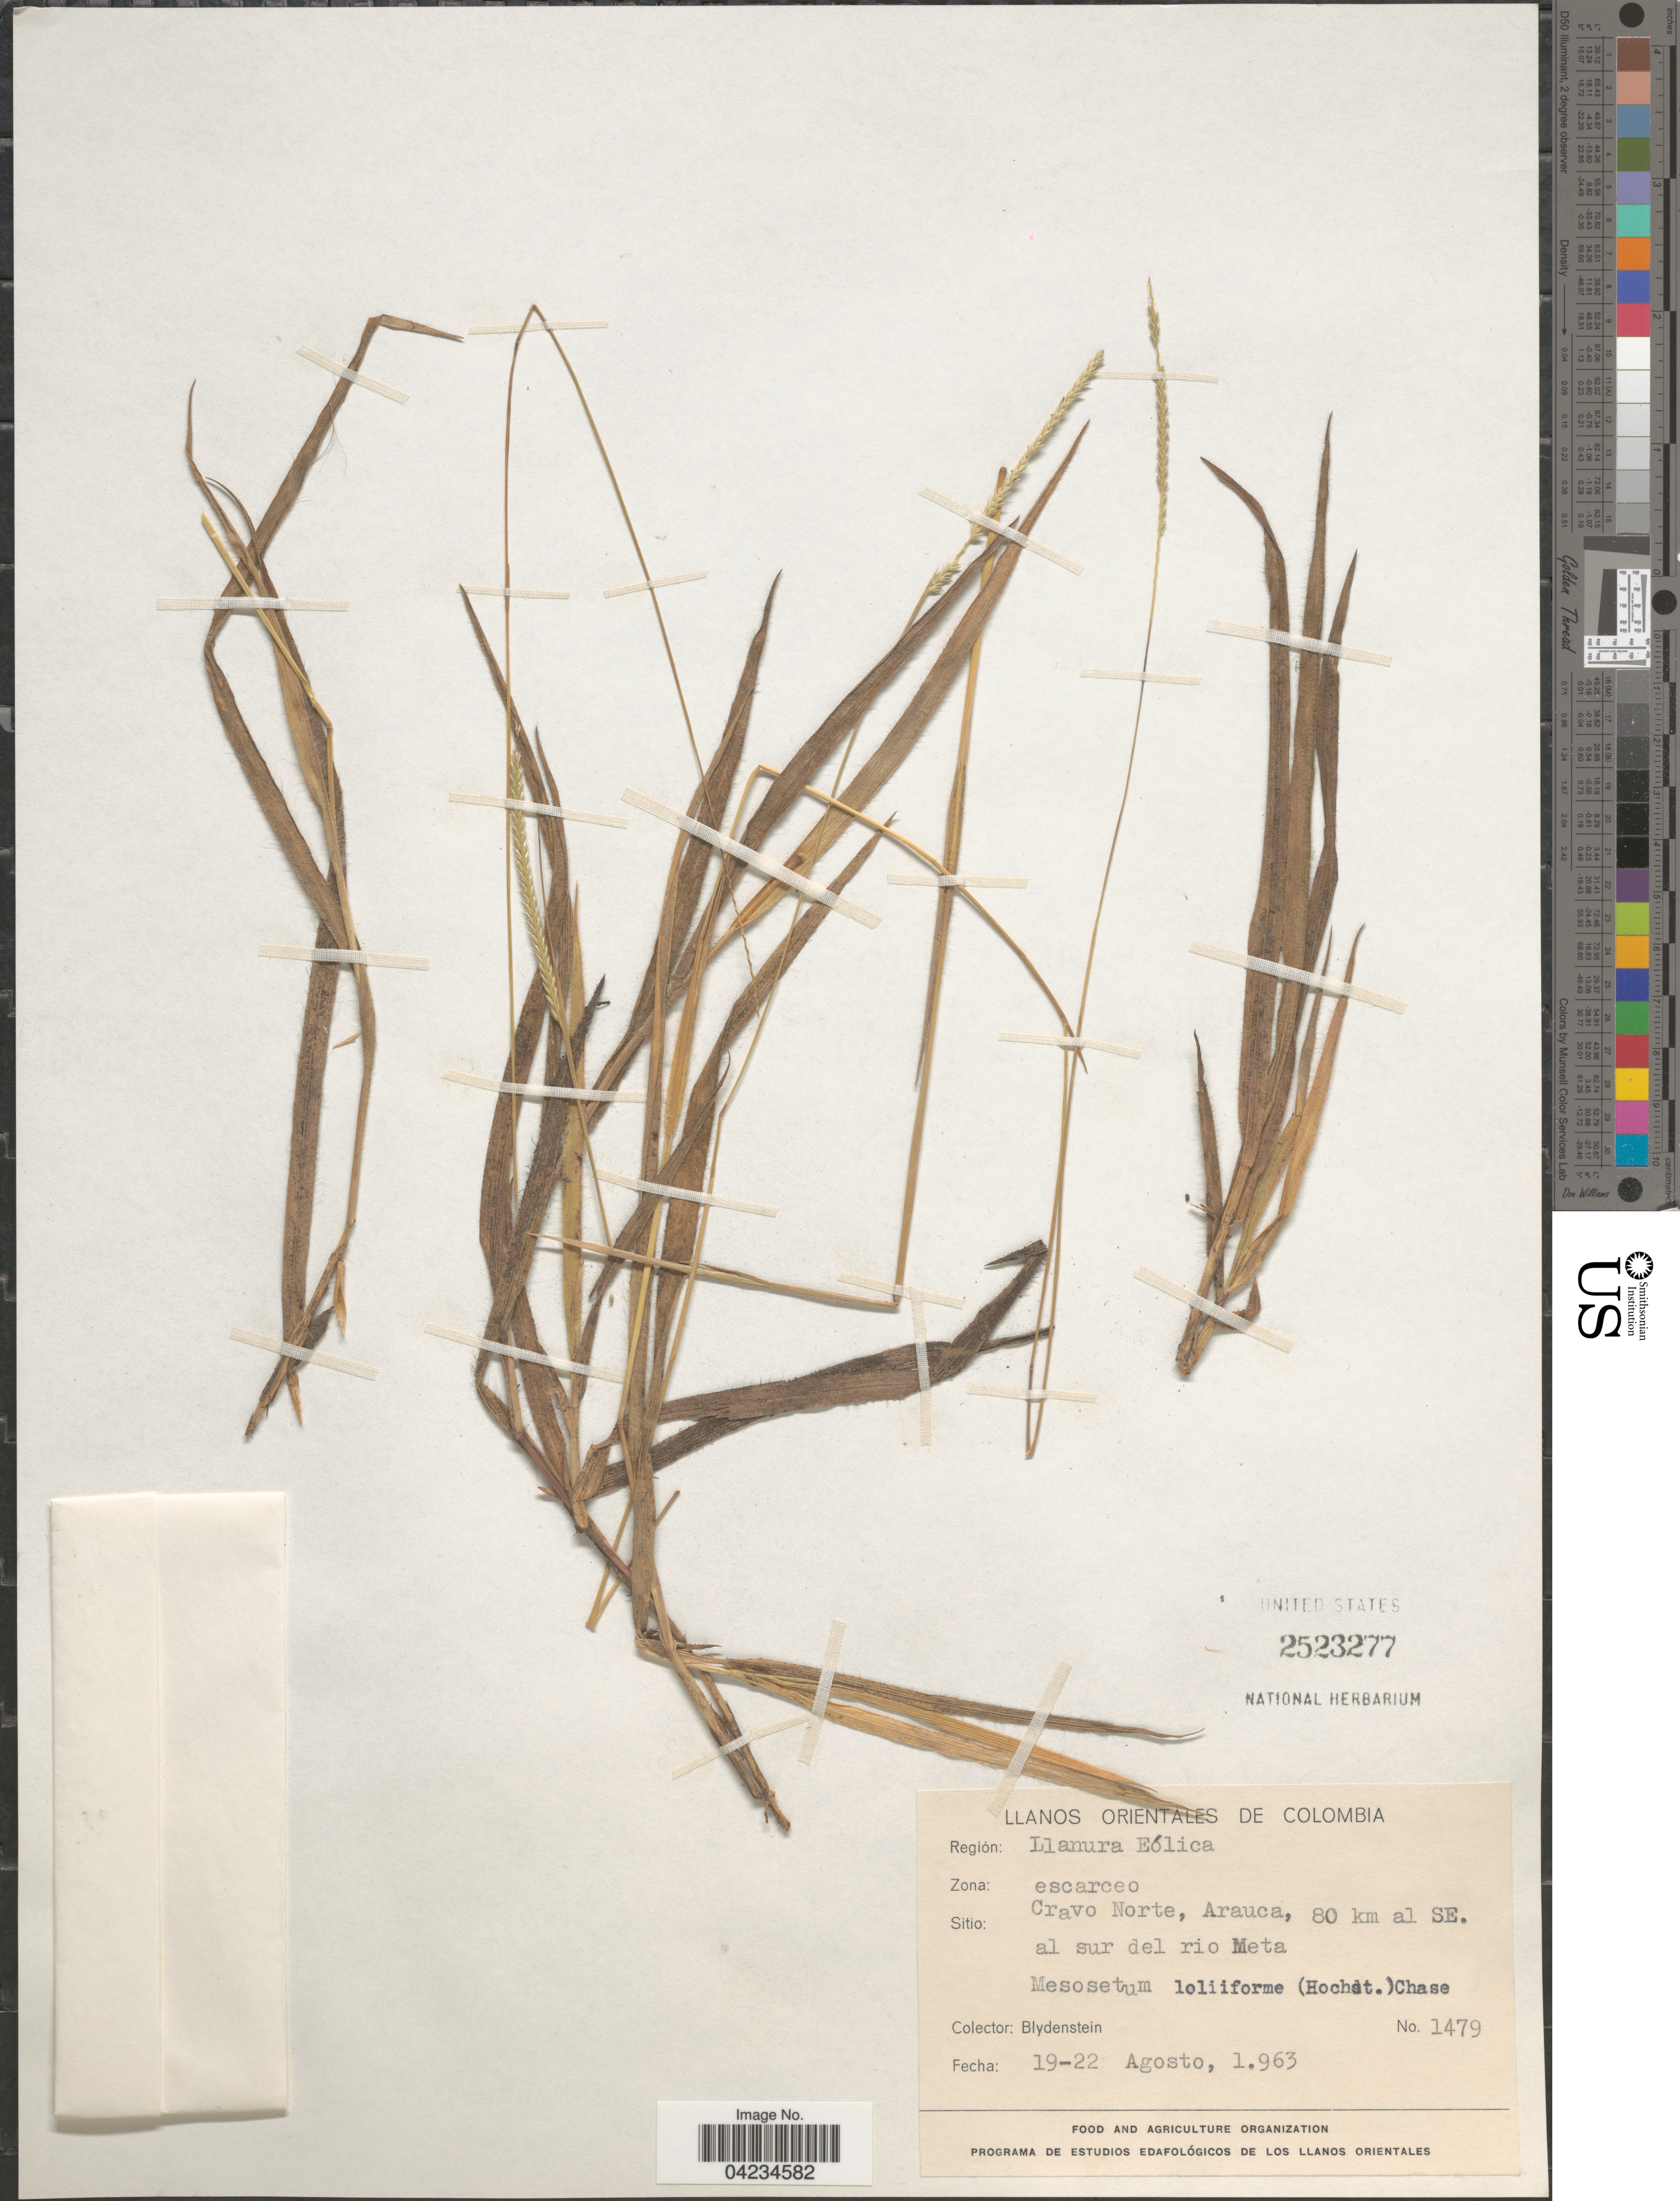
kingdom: Plantae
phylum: Tracheophyta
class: Liliopsida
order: Poales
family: Poaceae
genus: Mesosetum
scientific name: Mesosetum loliiforme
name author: (Hochst. ex Steud.) Chase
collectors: Blydenstein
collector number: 1479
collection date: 1963-08-19/1963-08-22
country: Colombia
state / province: Arauca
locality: Llanos Orientales de Colombia. Región: Llanura Eólica. Zona: escarceo. Cravo Norte, 80 km al SE. al sur del rio Meta.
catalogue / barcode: US 2523277